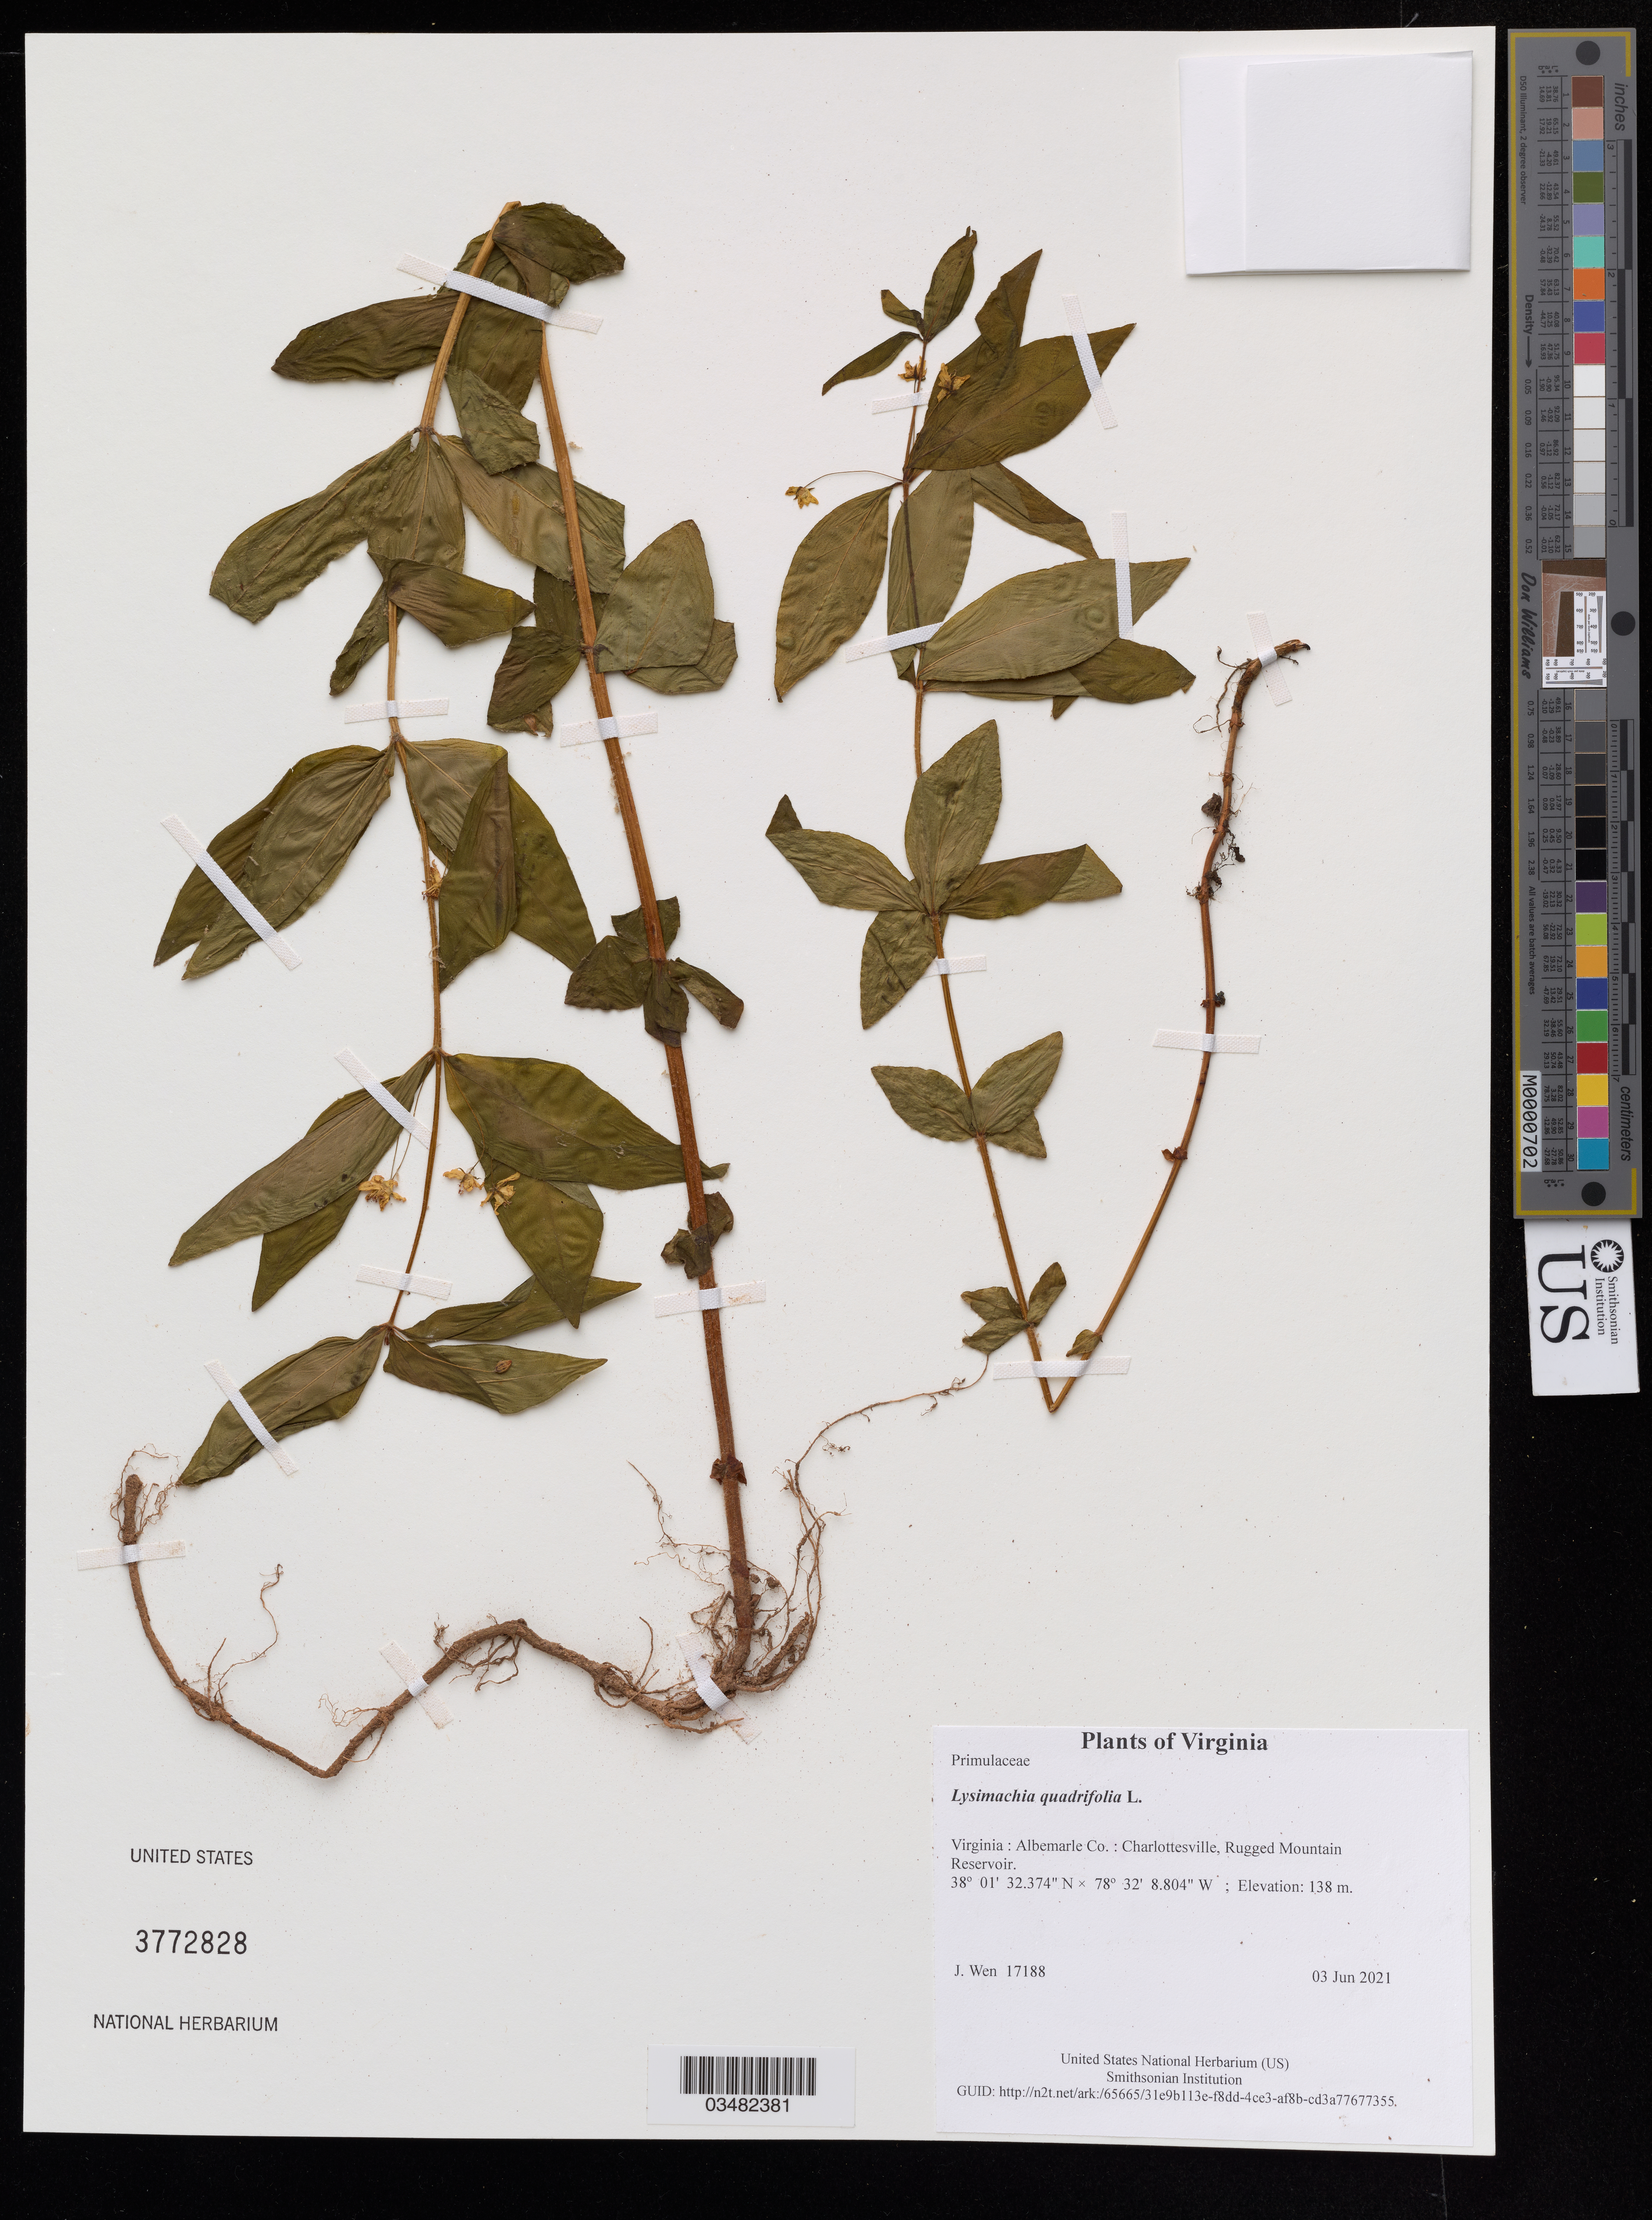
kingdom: Plantae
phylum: Tracheophyta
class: Magnoliopsida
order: Ericales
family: Primulaceae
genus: Lysimachia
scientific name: Lysimachia quadrifolia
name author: L.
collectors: J. Wen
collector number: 17188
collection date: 2021-06-03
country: United States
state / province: Virginia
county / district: Albemarle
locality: Charlottesville, Rugged Mountain Reservoir.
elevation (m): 138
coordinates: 38 01 32.374 N, 78 32 8.804 W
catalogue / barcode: US 3772828